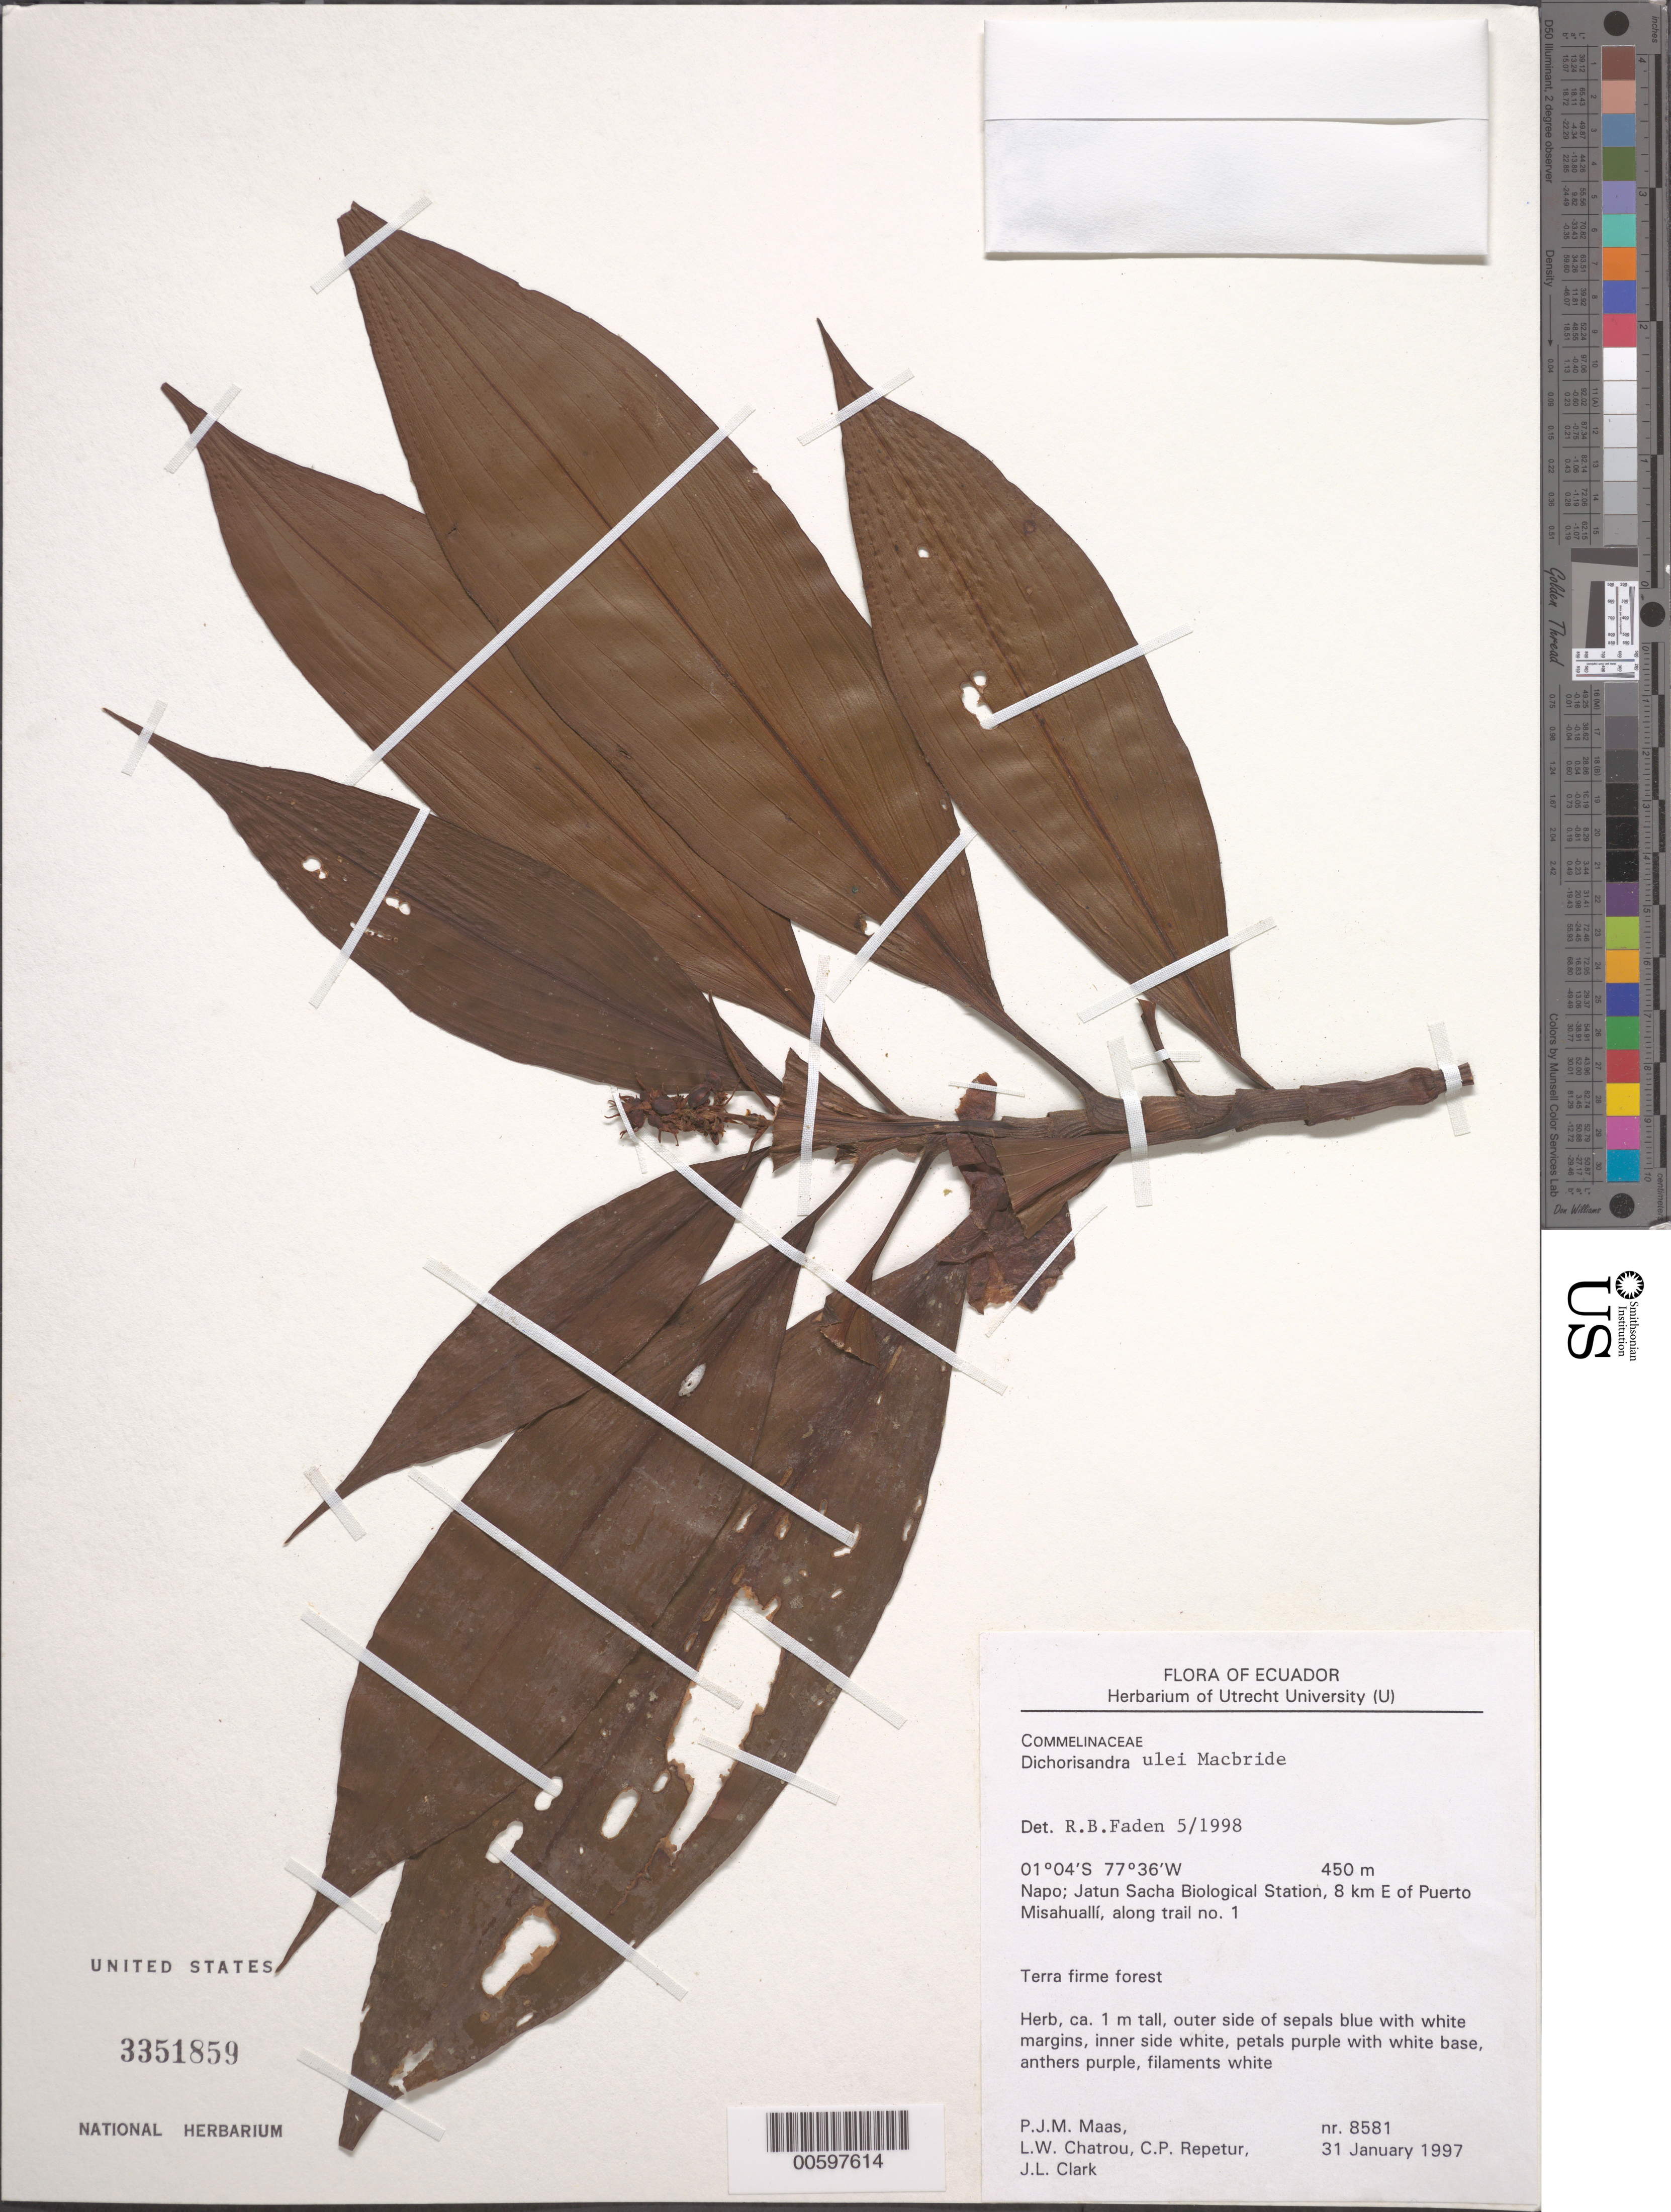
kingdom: Plantae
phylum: Tracheophyta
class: Liliopsida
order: Commelinales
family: Commelinaceae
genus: Dichorisandra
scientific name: Dichorisandra ulei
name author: J.F. Macbr.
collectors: P. Maas, L. W. Chatrou, C. Repetur & J. L. Clark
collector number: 8581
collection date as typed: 31 Jan 1997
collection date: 1997-01-31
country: Ecuador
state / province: Napo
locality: Jatun sacha Biological station, E of Puerto misahualli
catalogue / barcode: US 3351859